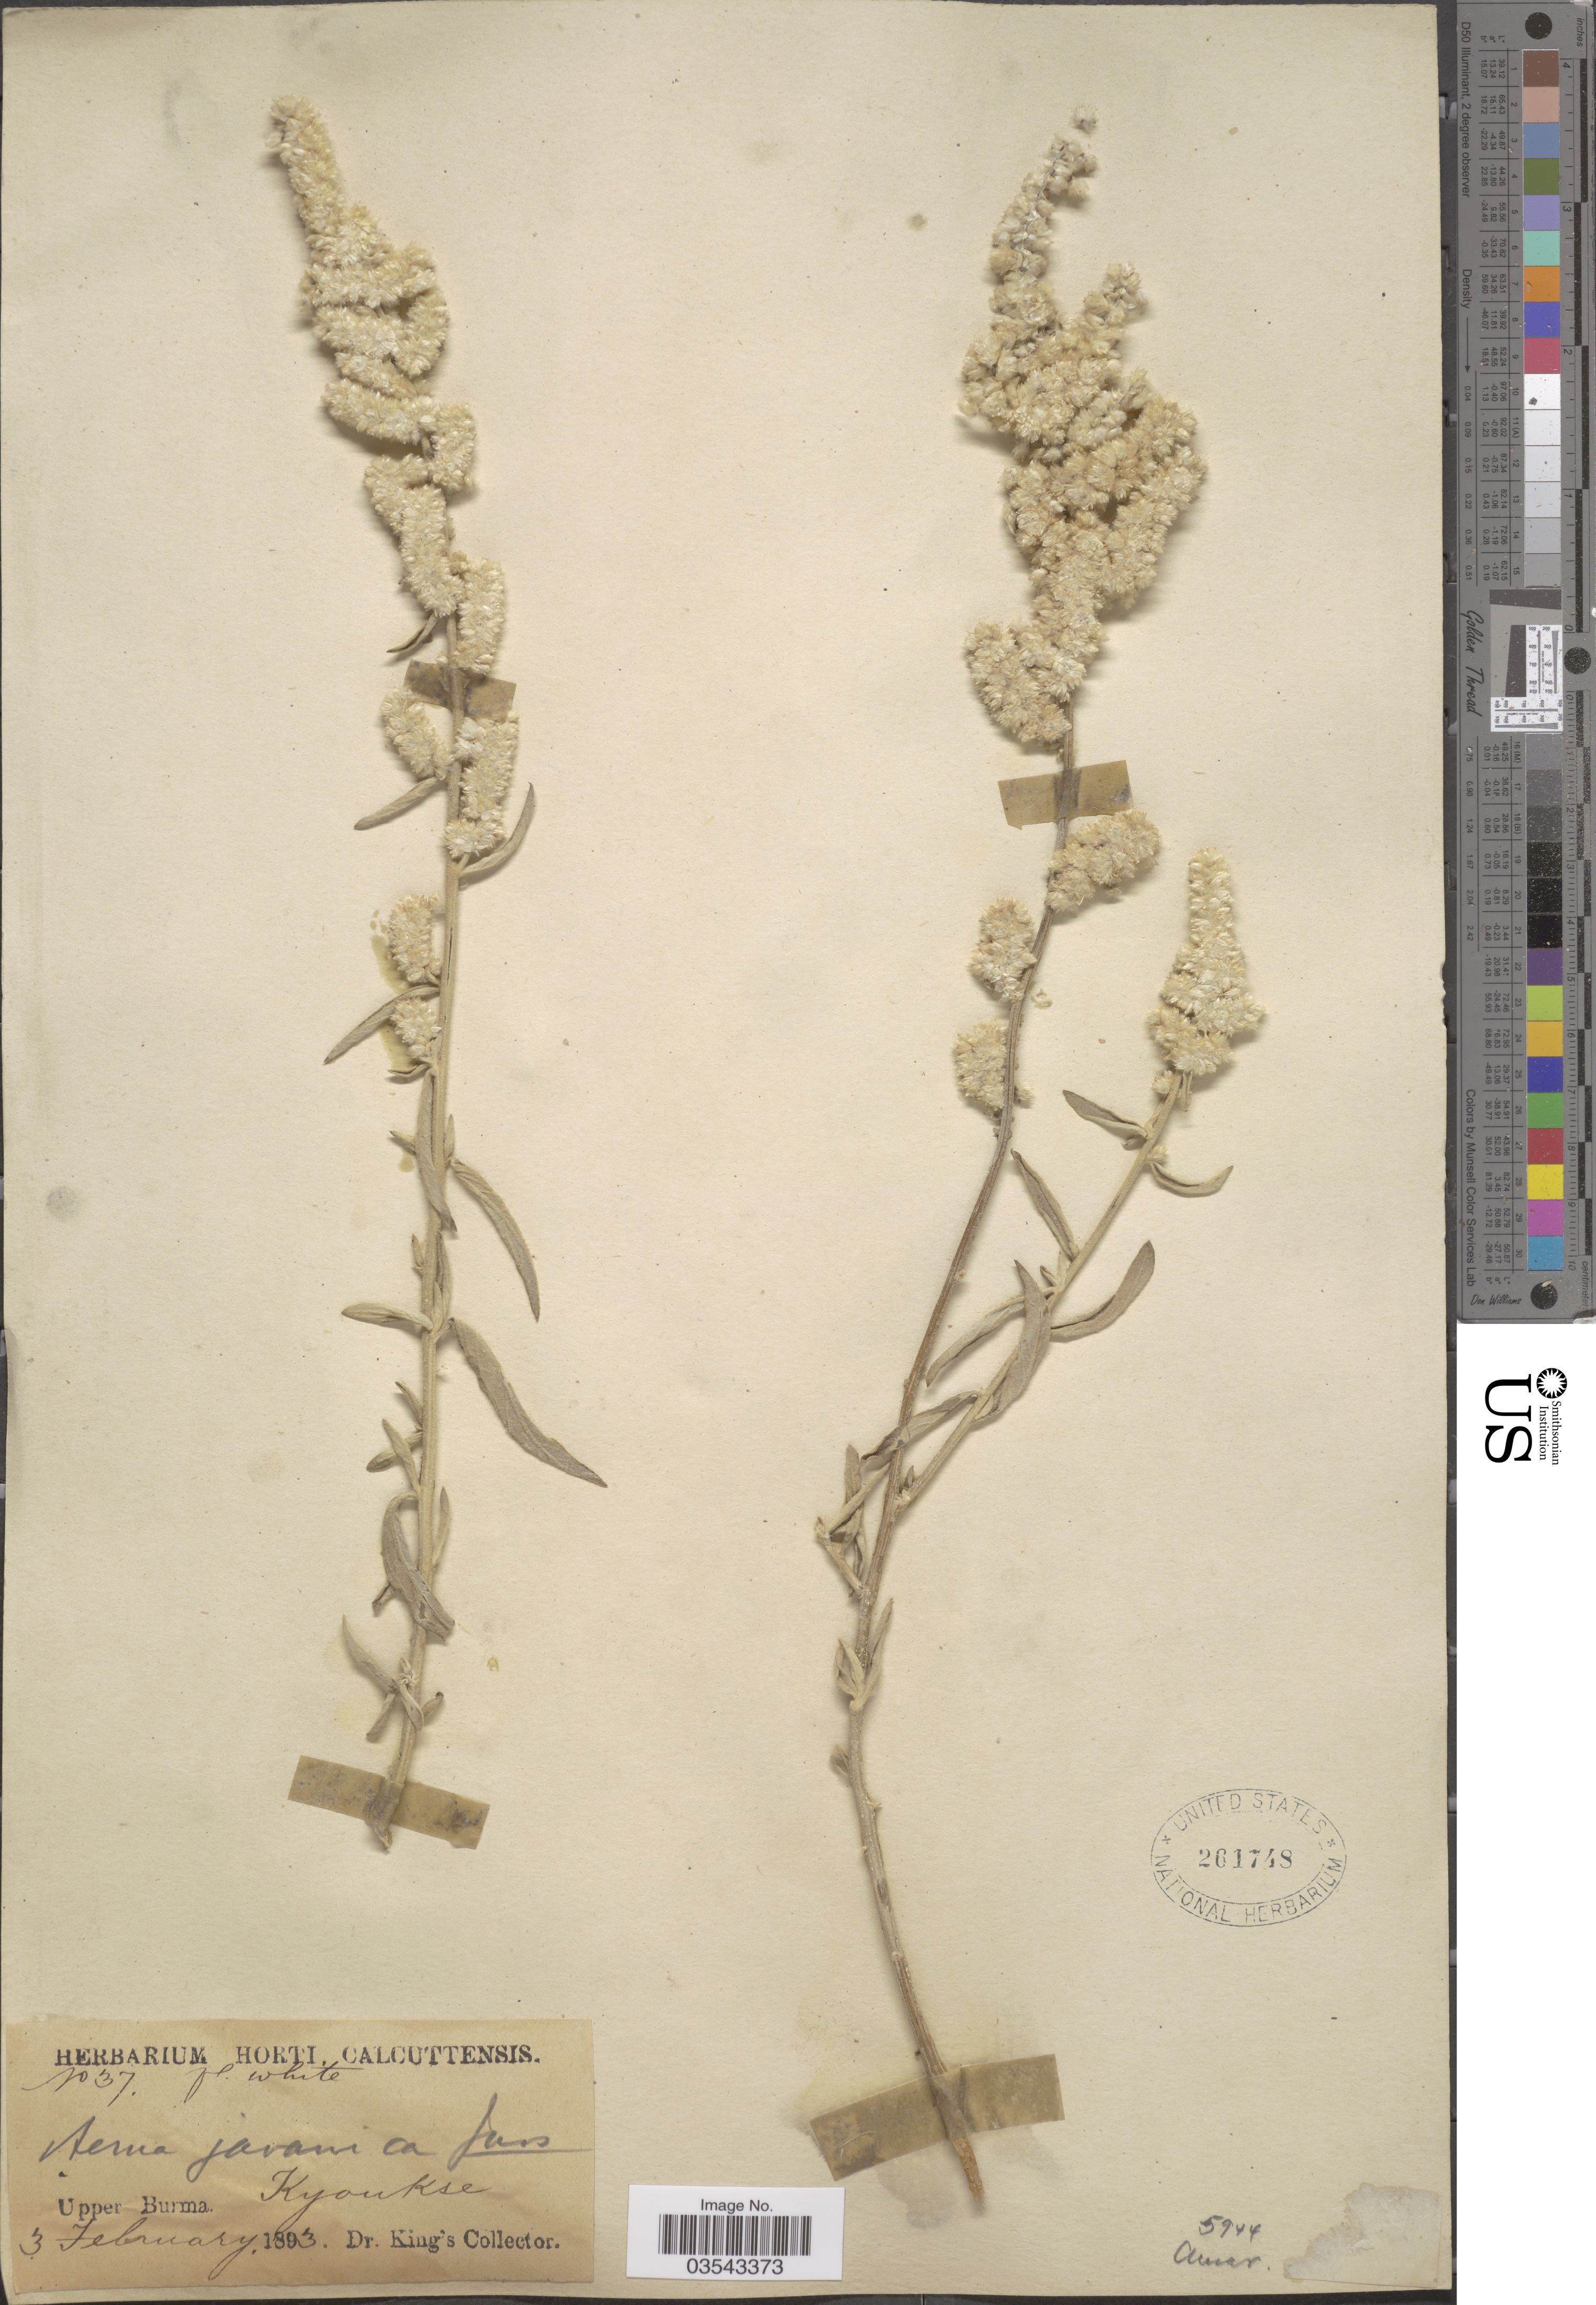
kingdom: Plantae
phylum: Tracheophyta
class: Magnoliopsida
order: Caryophyllales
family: Amaranthaceae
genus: Aerva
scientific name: Aerva javanica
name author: (Burm. f.) Juss. ex Schult.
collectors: Dr. King's collector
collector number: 37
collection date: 1893-02-03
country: Myanmar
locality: Upper Burma Kyoukse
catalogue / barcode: US 261748